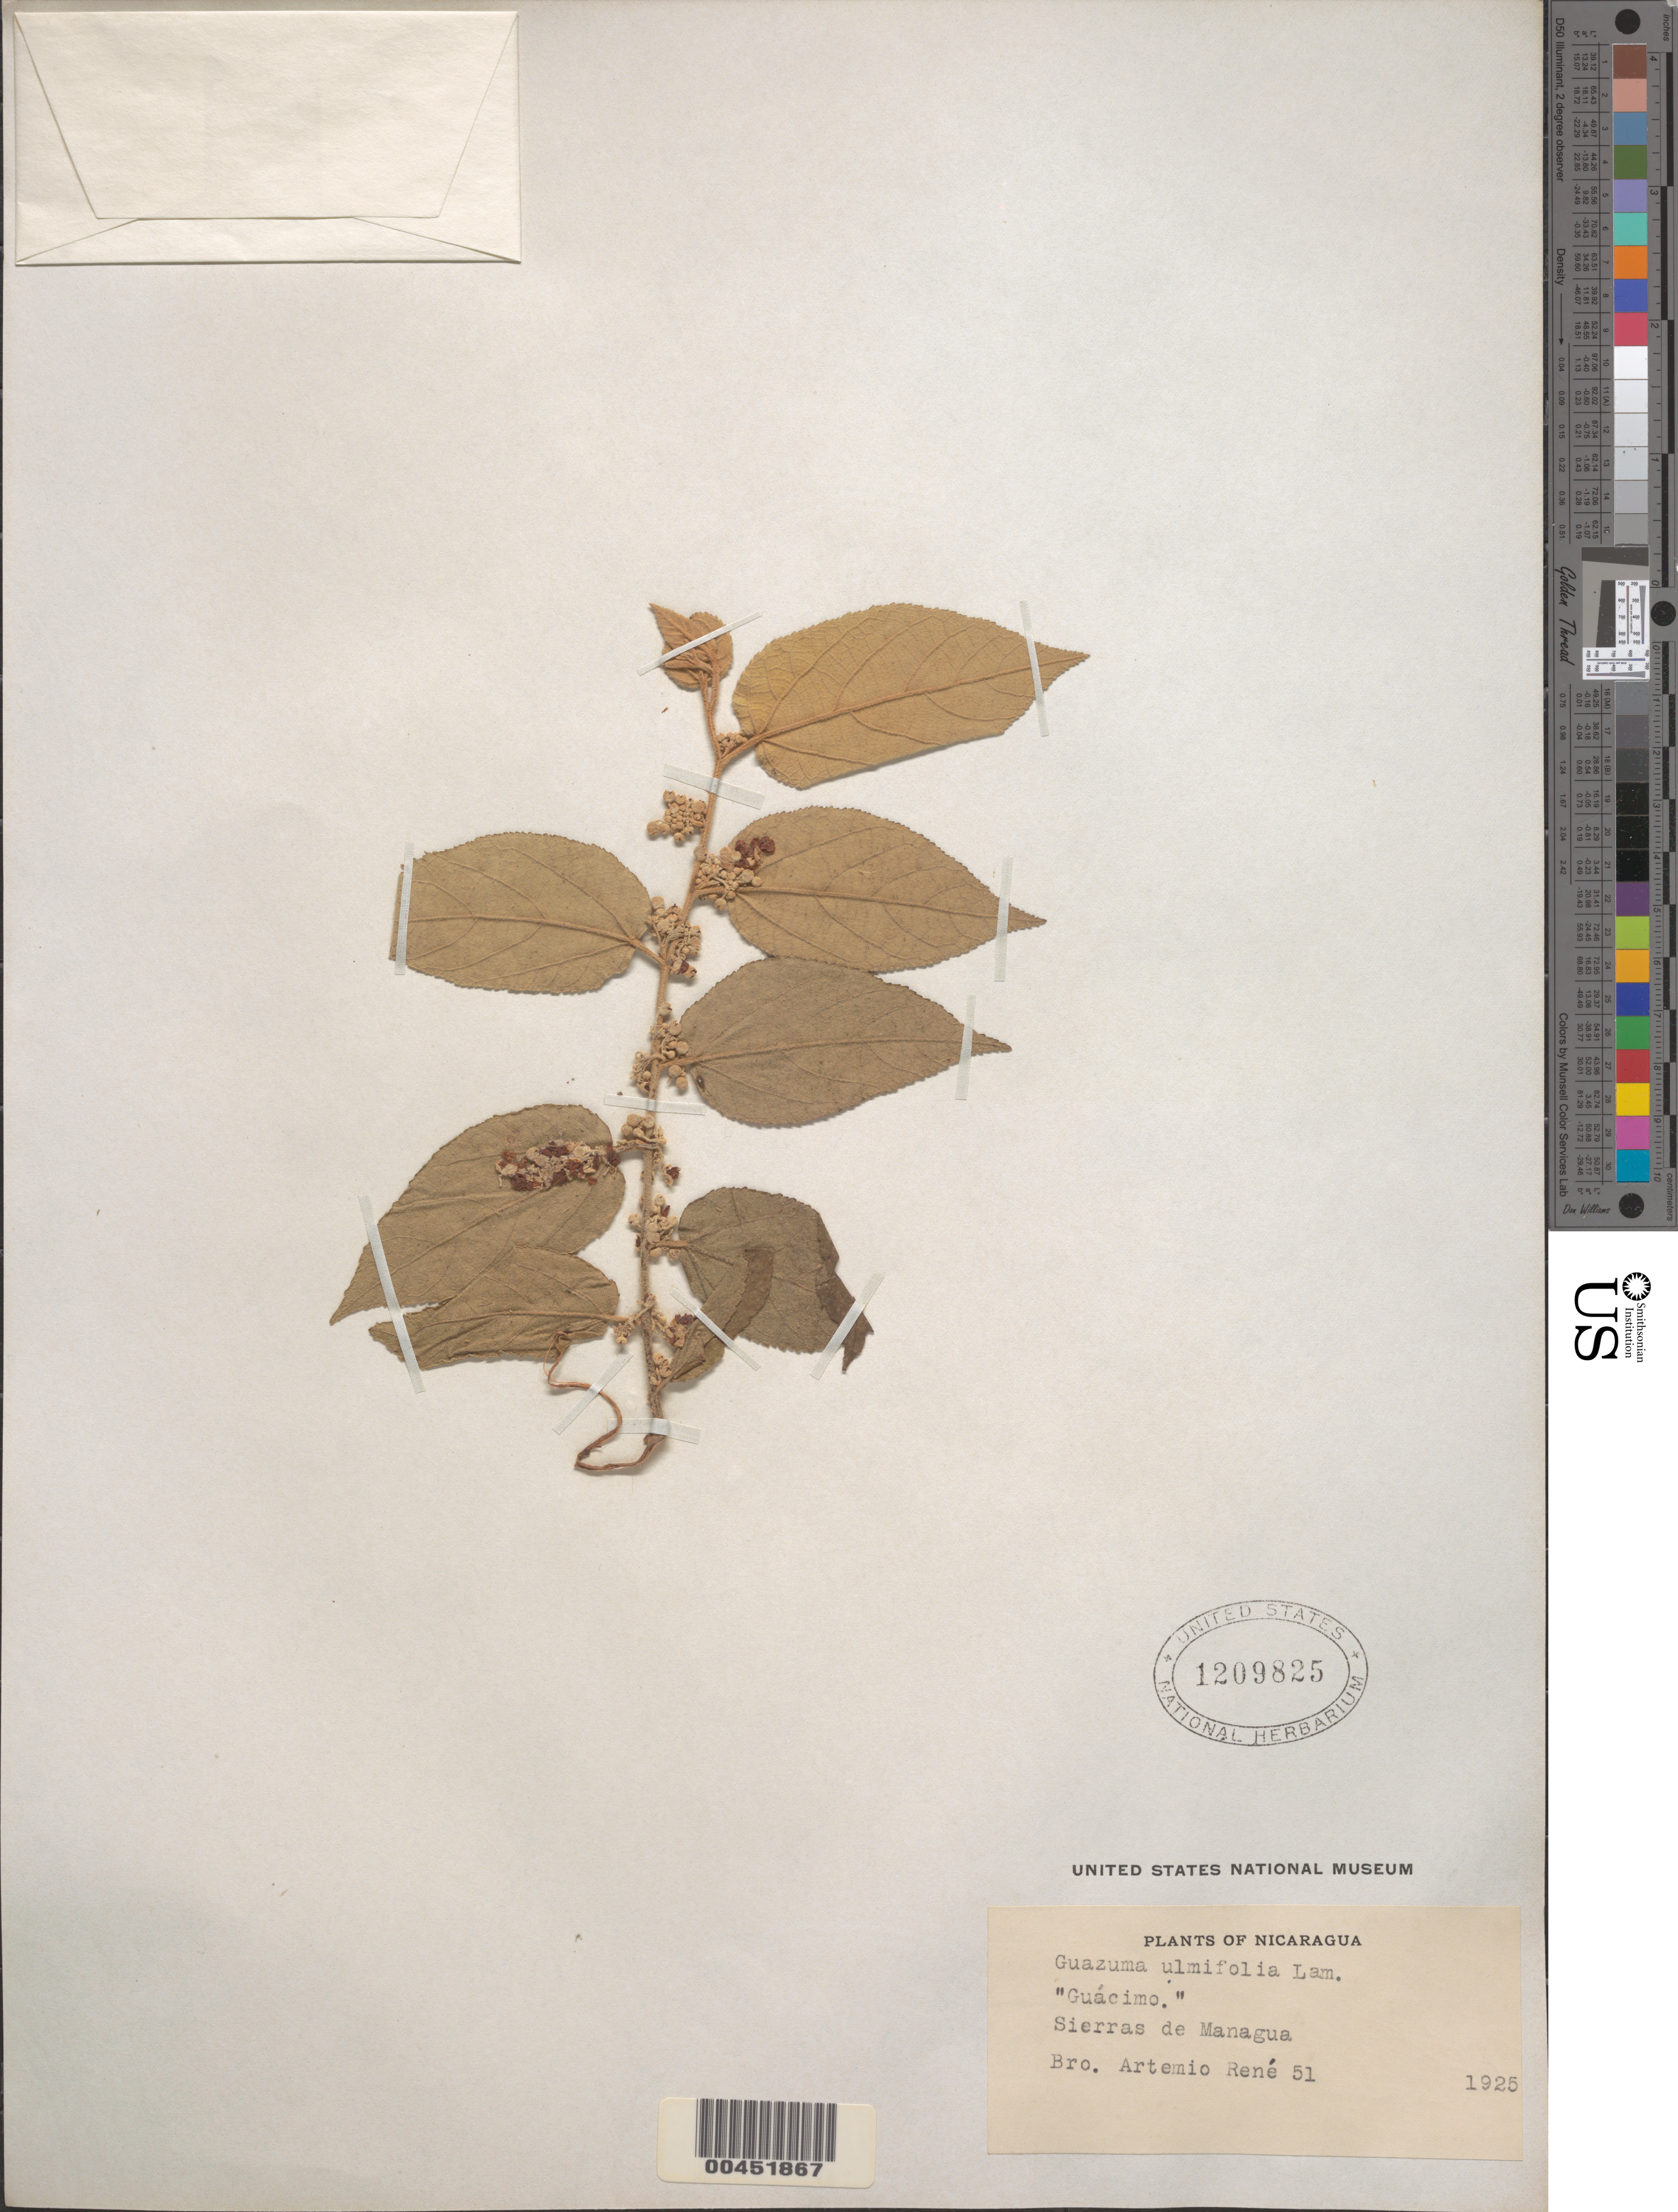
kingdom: Plantae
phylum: Tracheophyta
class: Magnoliopsida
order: Malvales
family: Malvaceae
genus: Guazuma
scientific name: Guazuma ulmifolia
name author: Lam.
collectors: B. René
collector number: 51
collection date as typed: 1925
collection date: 1925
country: Nicaragua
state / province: Managua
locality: Sierras de Managua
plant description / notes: Common name: Guácimo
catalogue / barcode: US 1209825